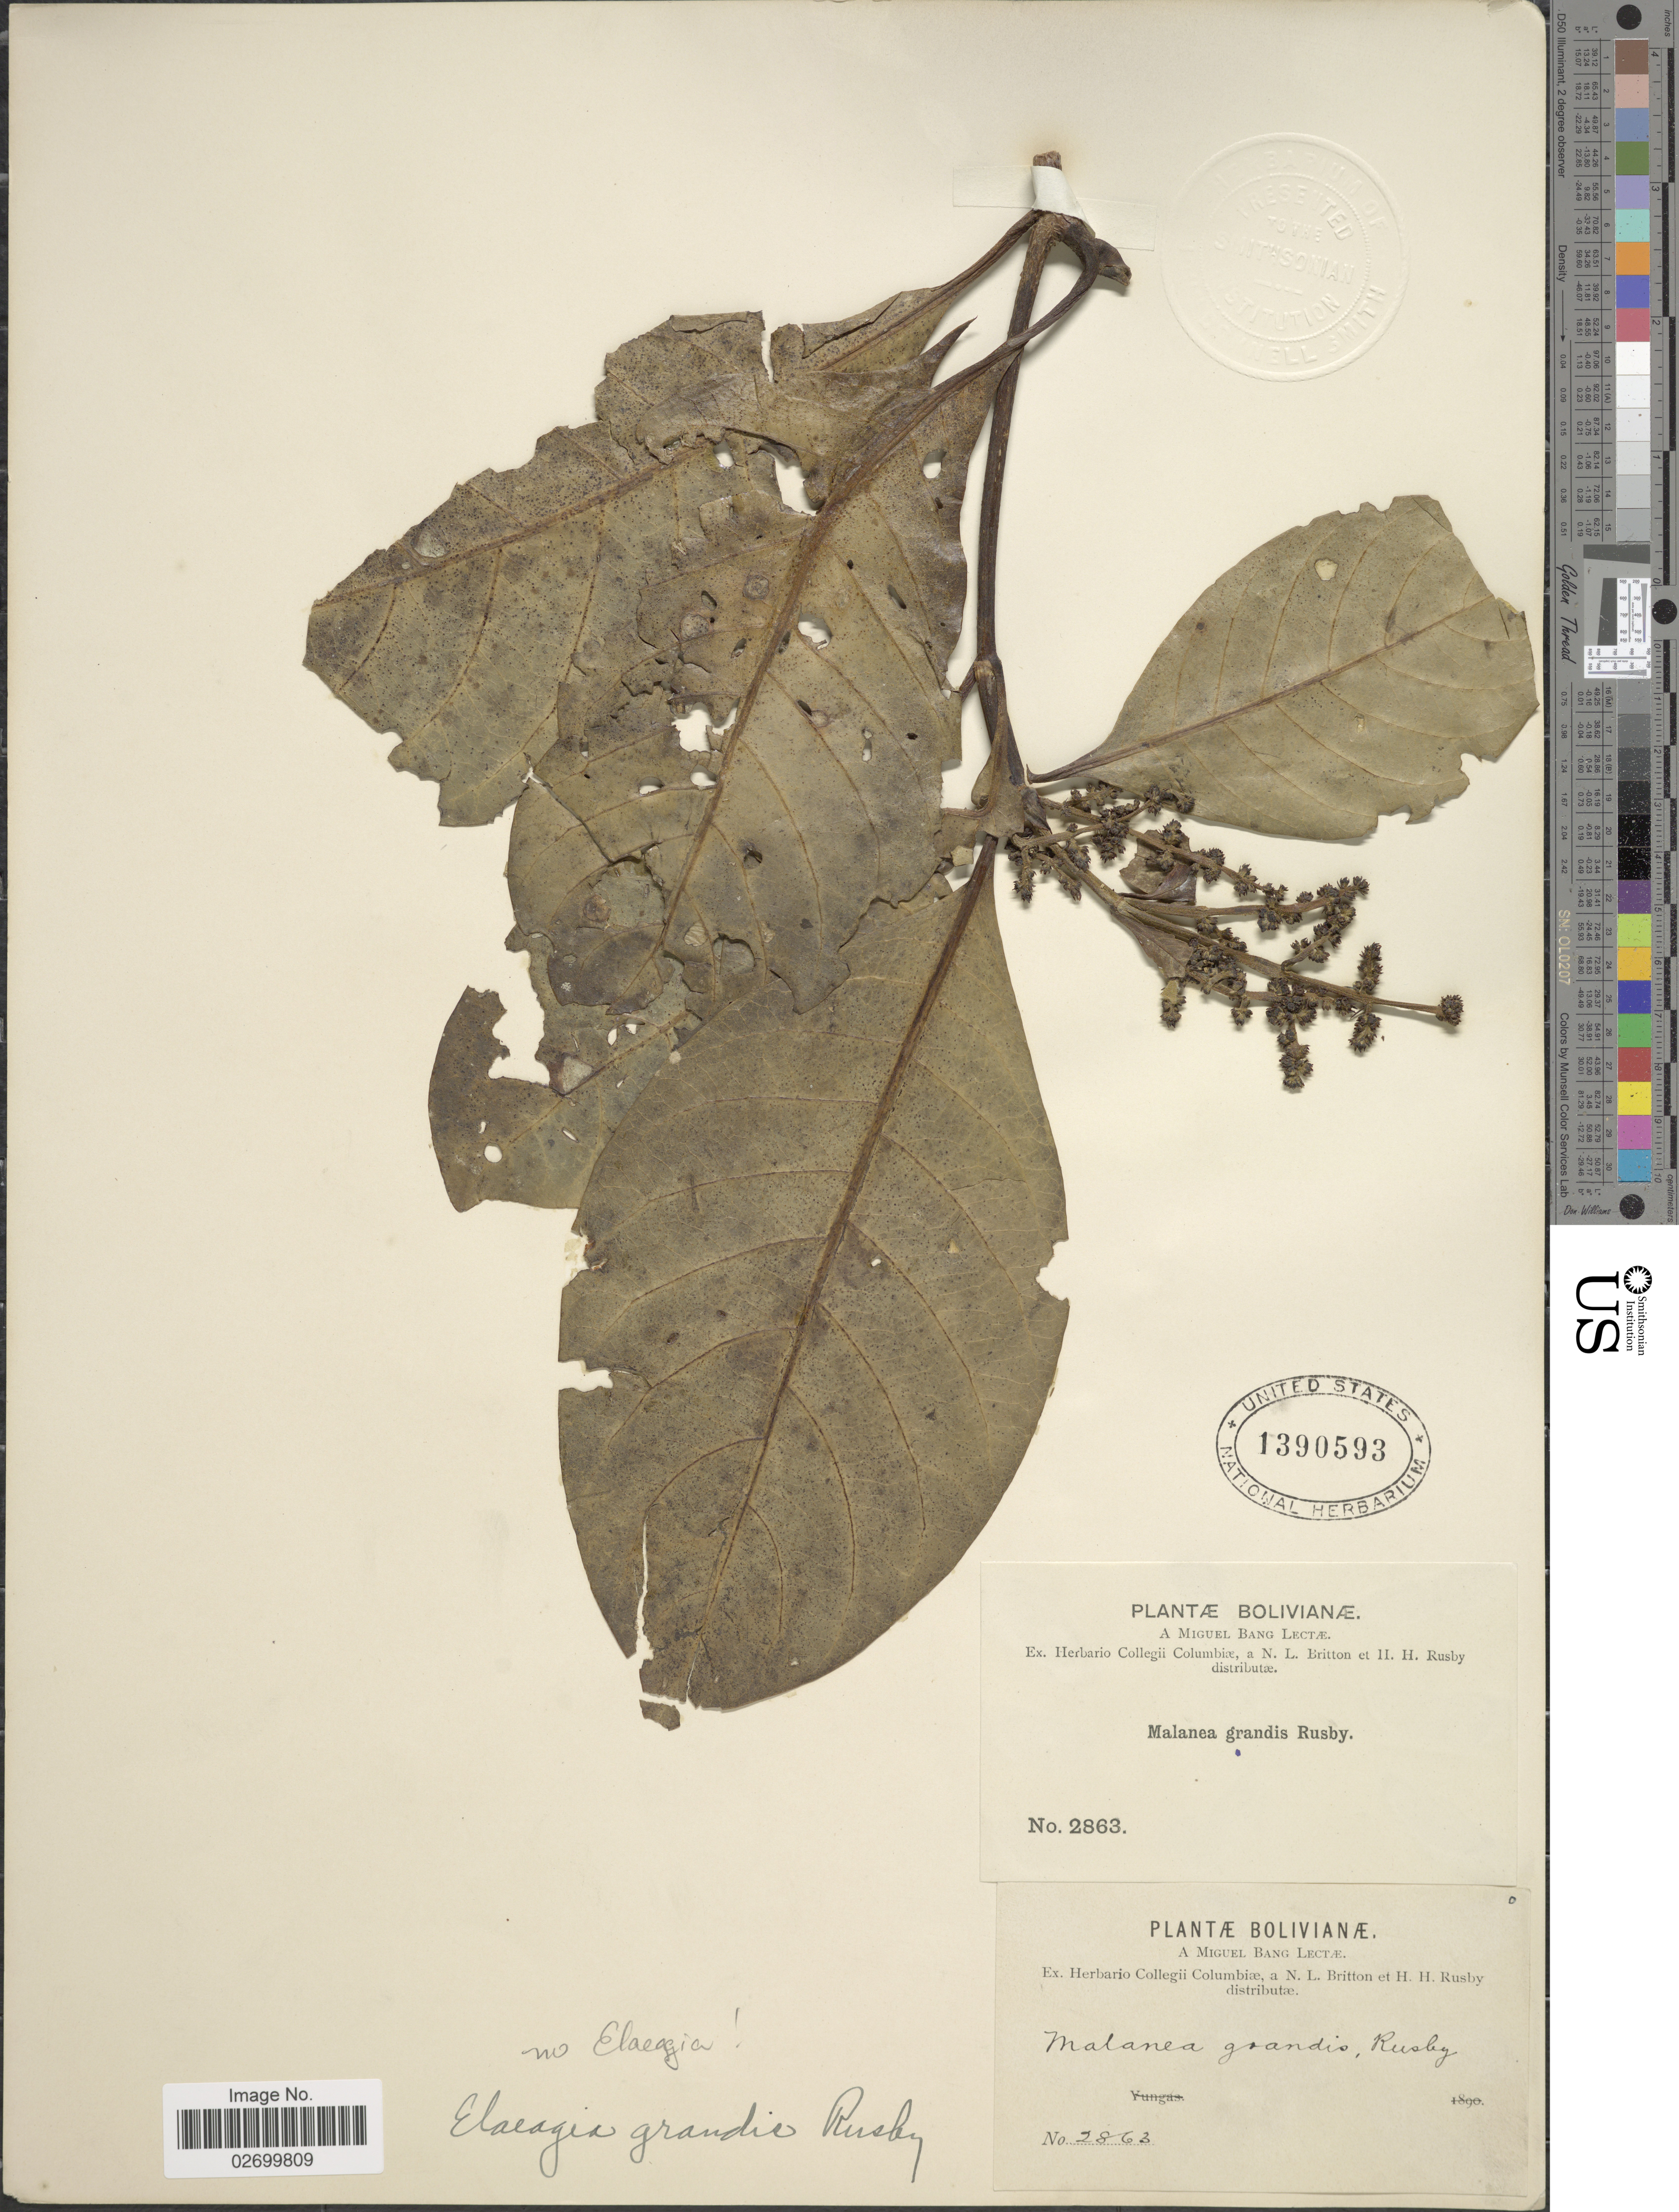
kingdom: Plantae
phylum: Tracheophyta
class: Magnoliopsida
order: Gentianales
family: Rubiaceae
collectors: M. Bang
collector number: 2863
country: Bolivia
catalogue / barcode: US 1390593